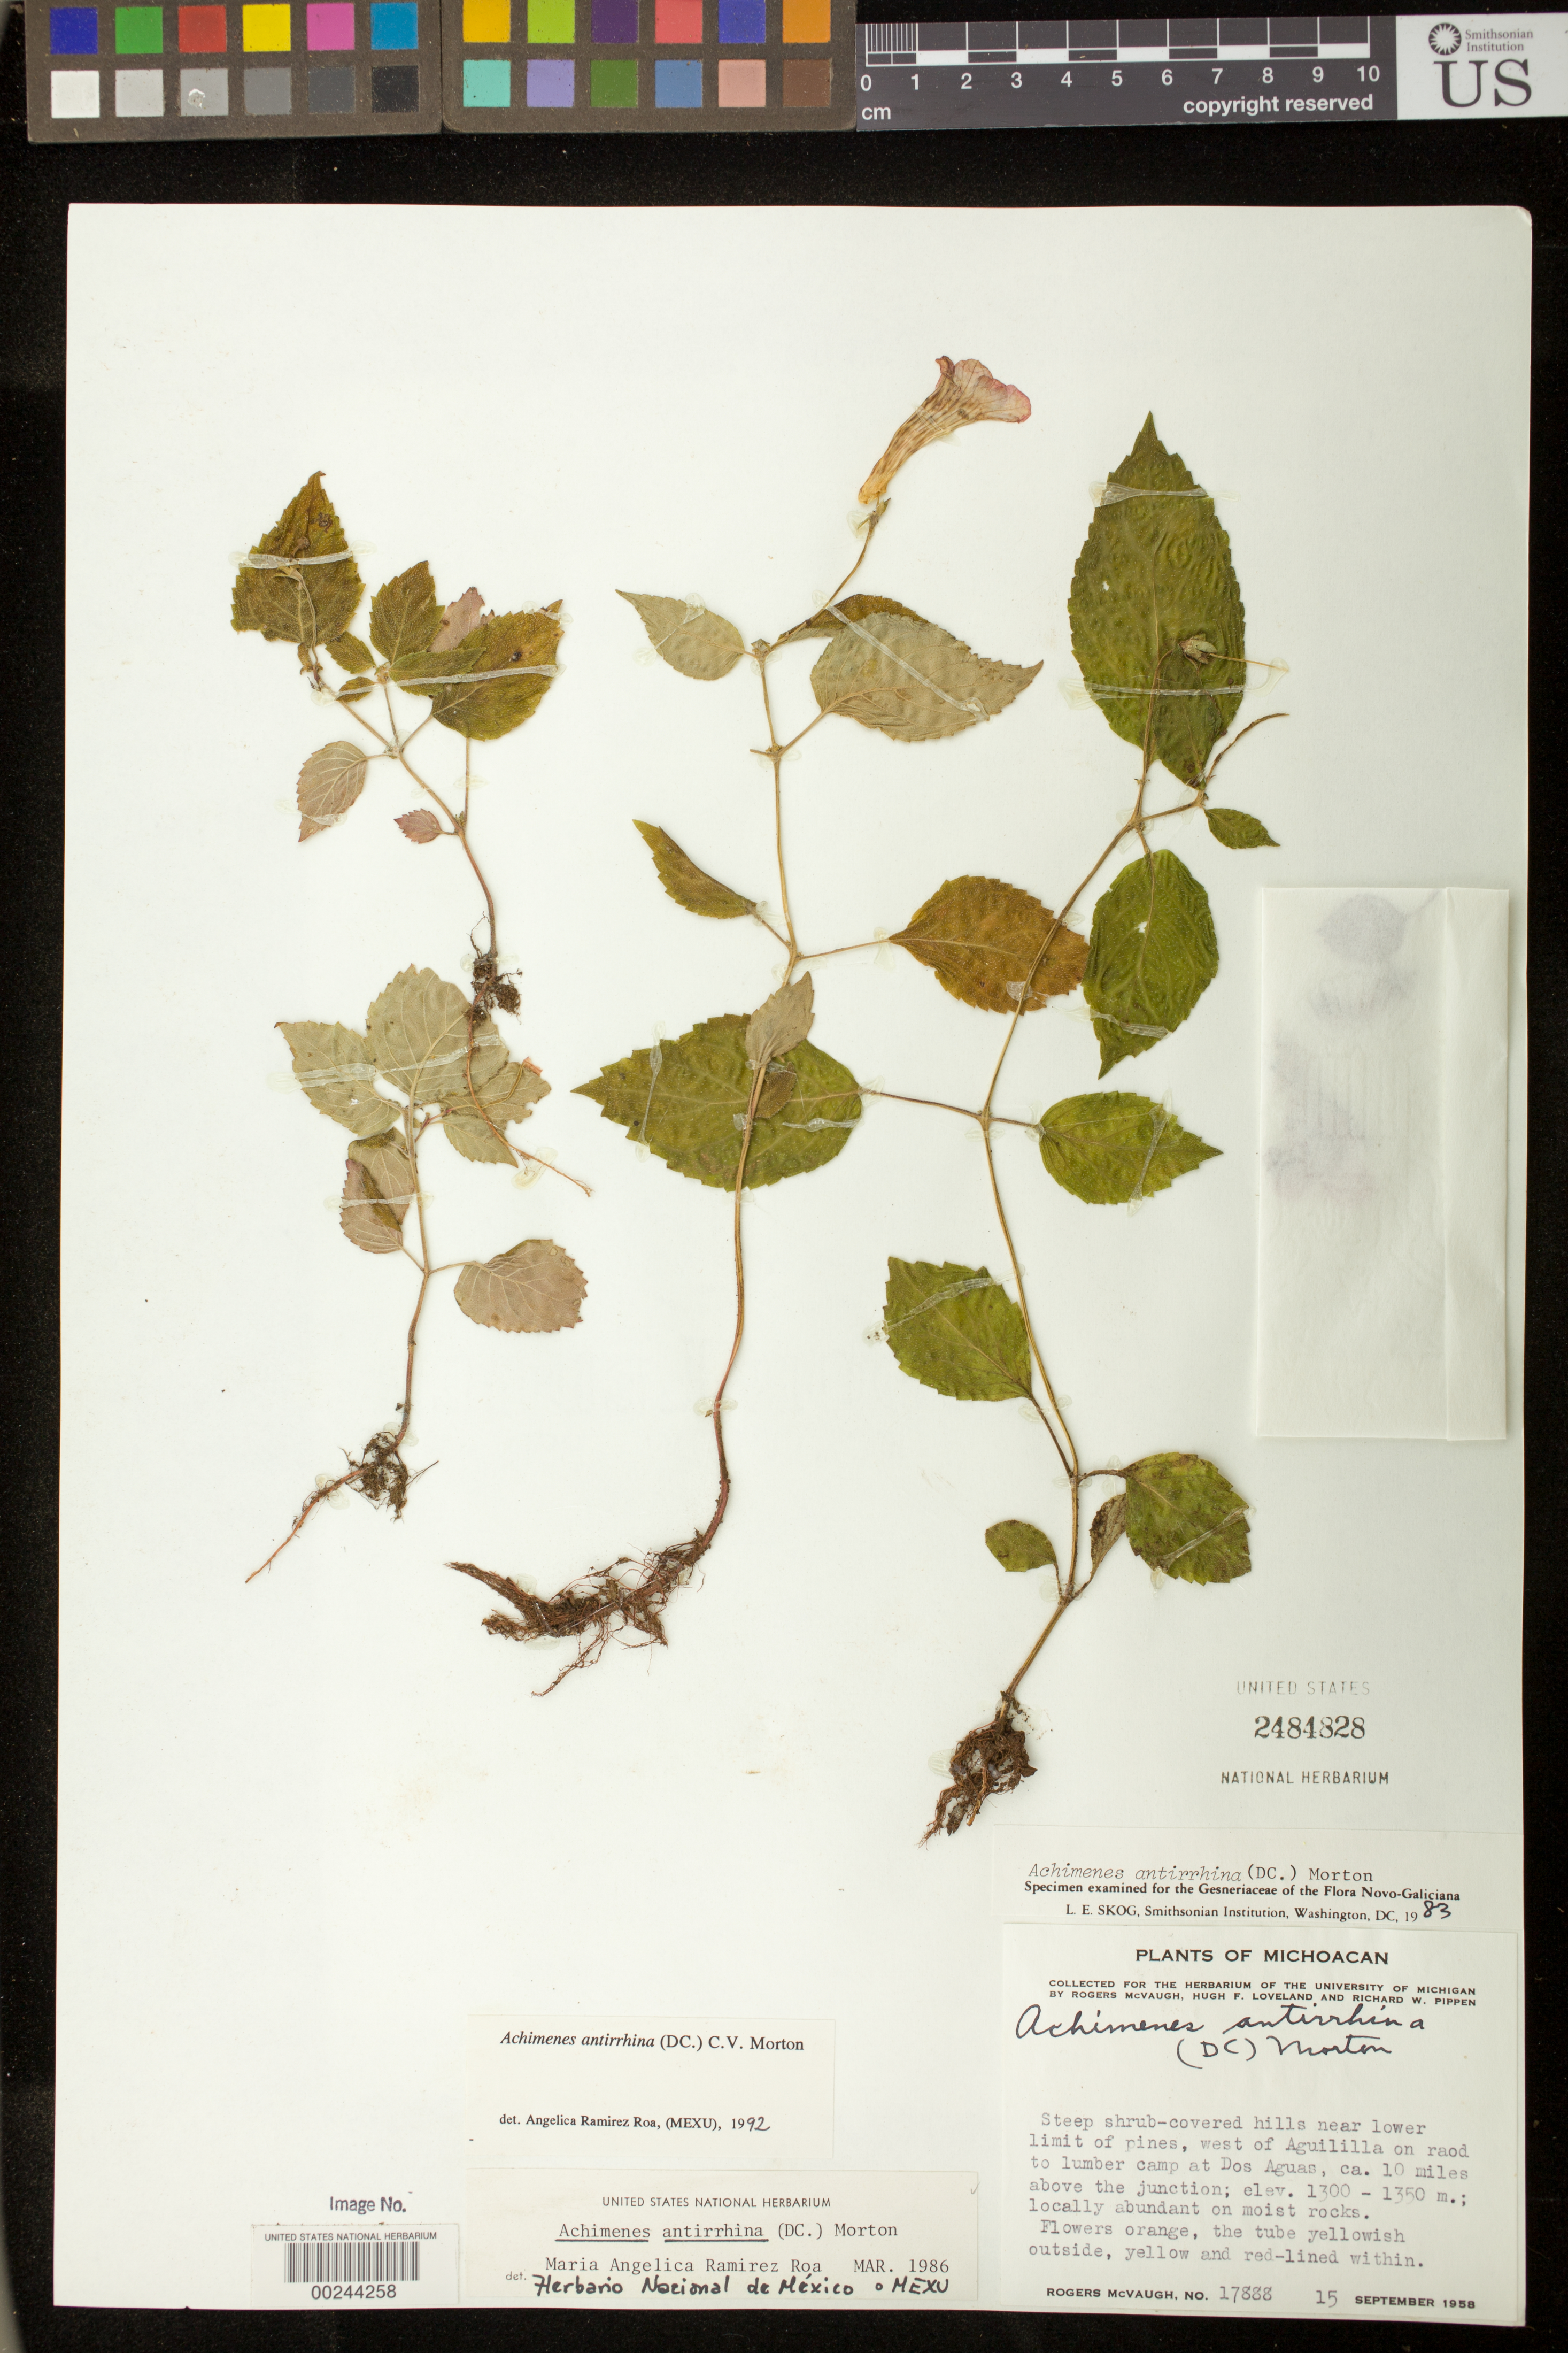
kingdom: Plantae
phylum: Tracheophyta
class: Magnoliopsida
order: Lamiales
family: Gesneriaceae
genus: Achimenes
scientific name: Achimenes antirrhina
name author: (DC.) C.V. Morton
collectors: R. McVaugh, H. Loveland & R. W. Pippen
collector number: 17888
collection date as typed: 15 Sep 1958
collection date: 1958-09-15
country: Mexico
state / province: Michoacan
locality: W of Aguililla on road to lumber camp at Dos Aguas, ca 10 mi above the junction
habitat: Steep shrub-covered hills near lower limit of pines; locally abundant on moist rocks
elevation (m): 1300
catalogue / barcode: US 2484828